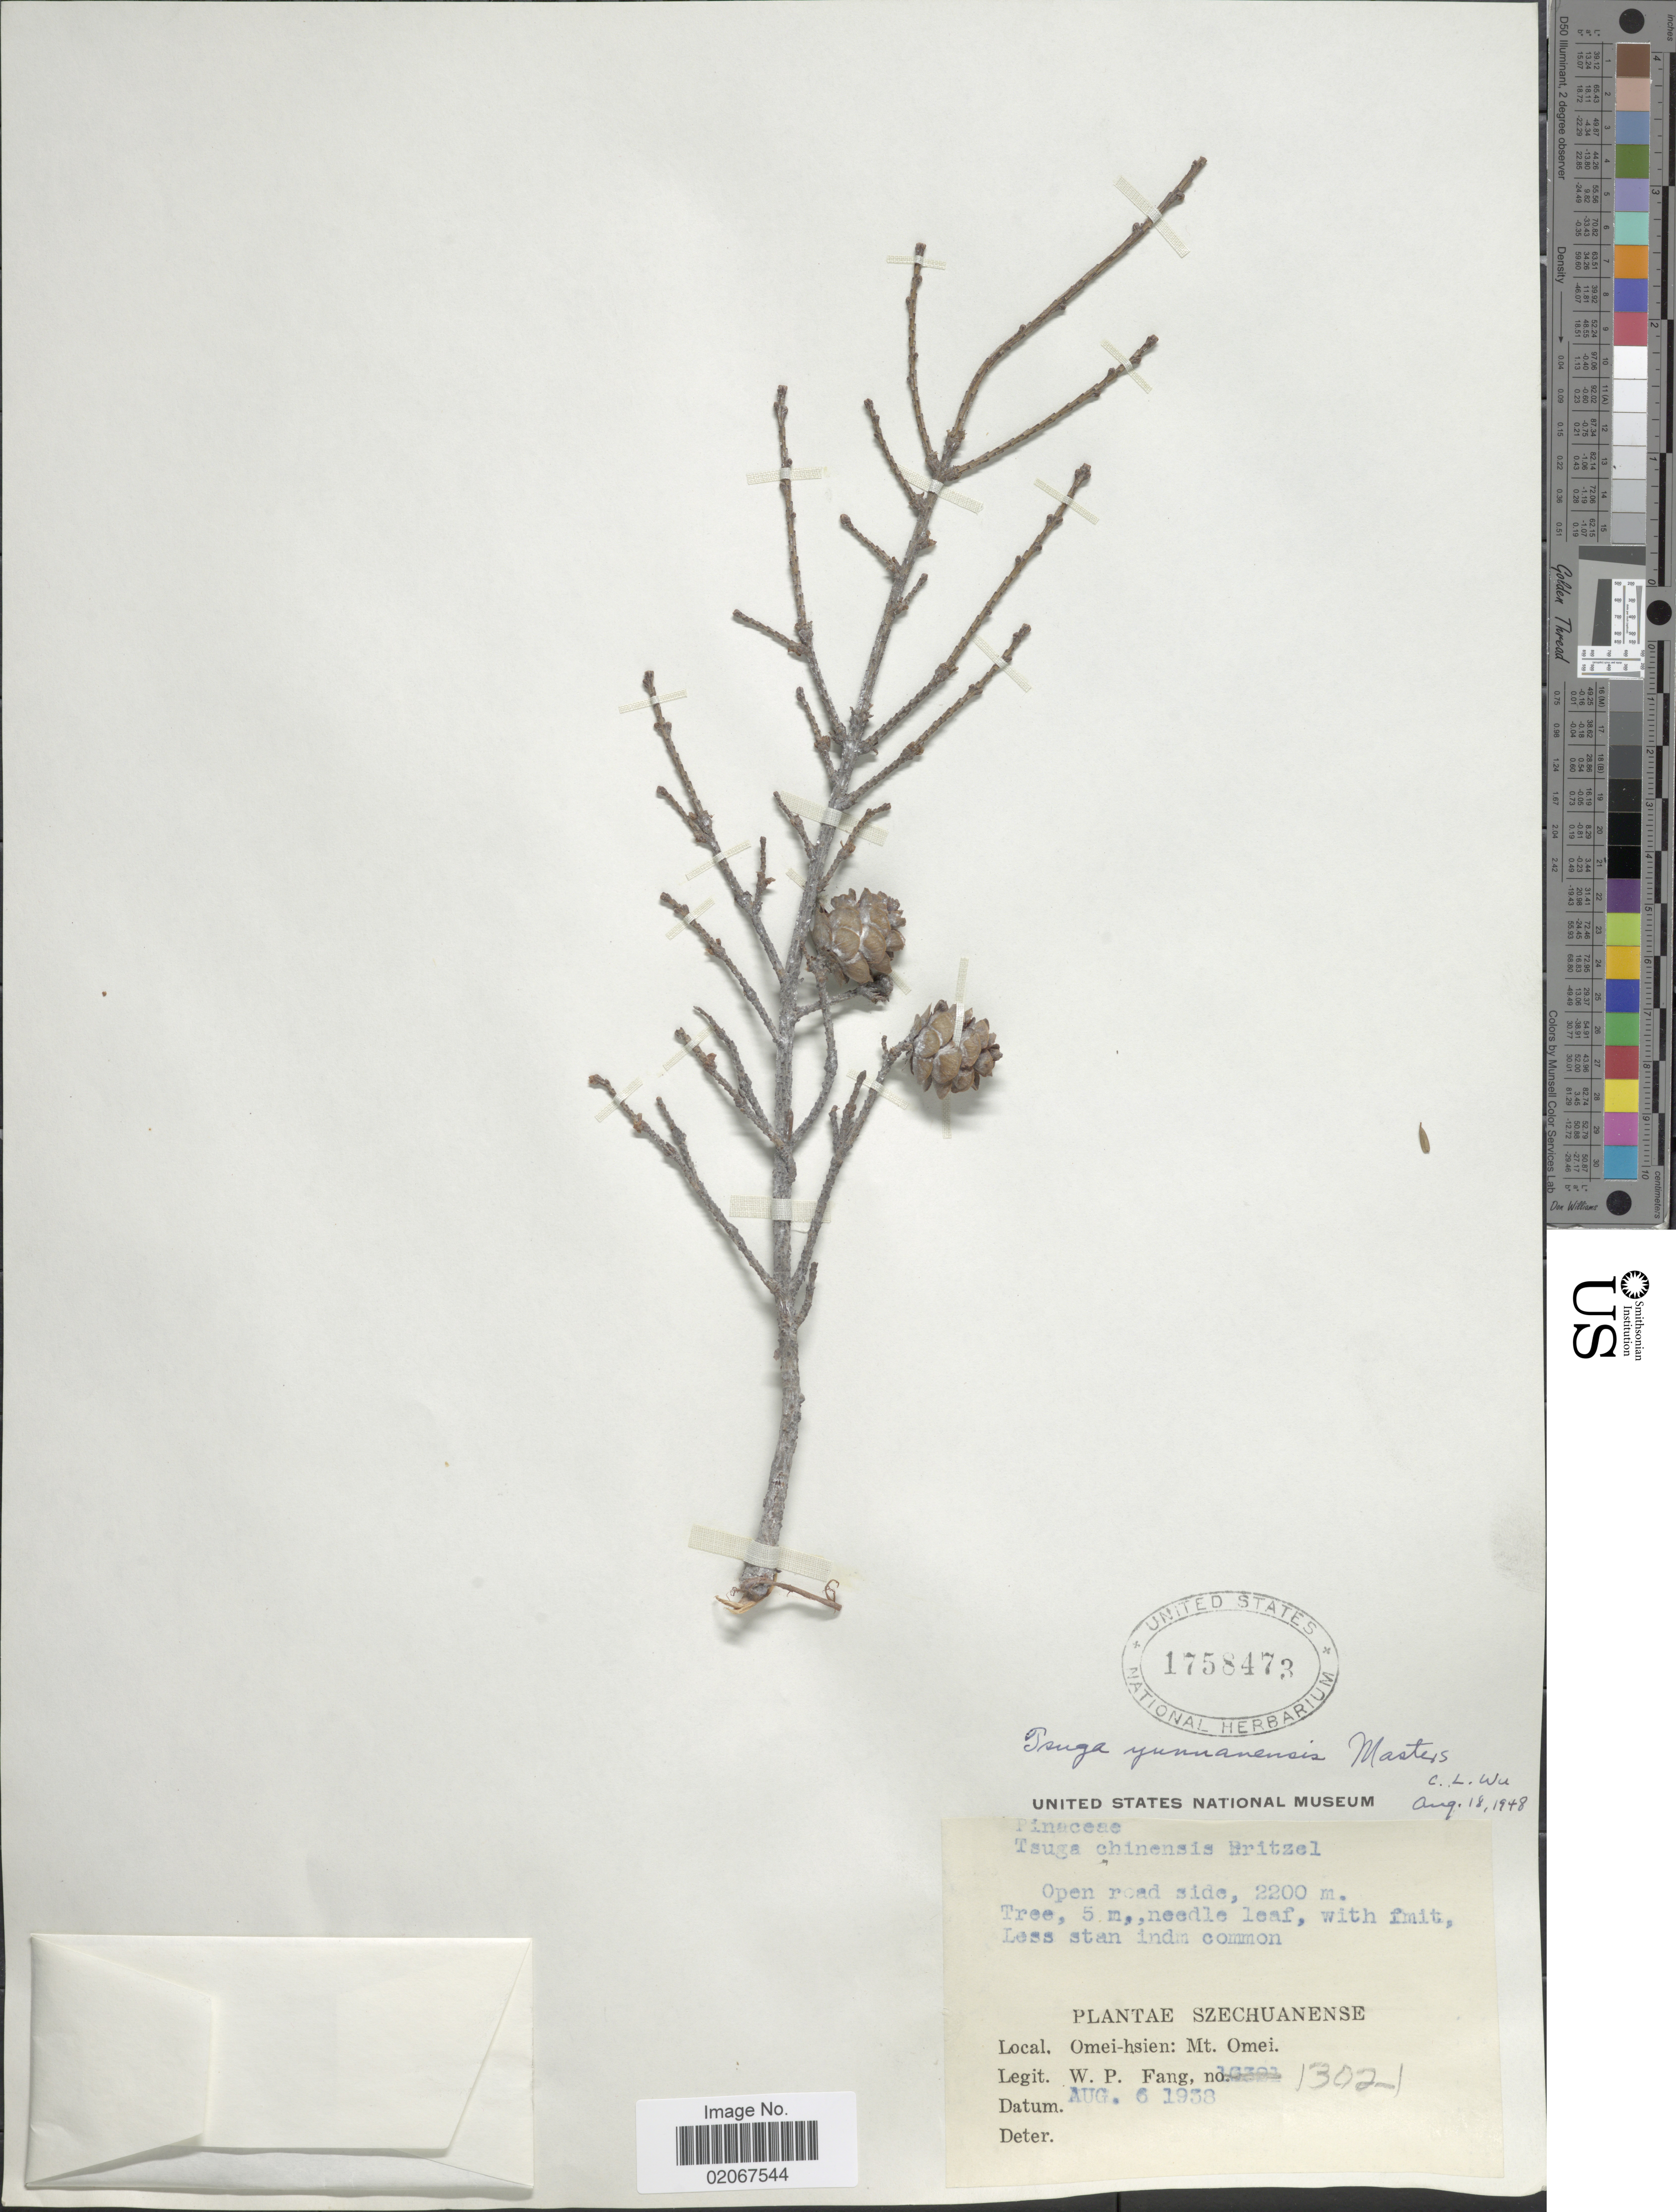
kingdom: Plantae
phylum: Tracheophyta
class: Pinopsida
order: Pinales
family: Pinaceae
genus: Tsuga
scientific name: Tsuga yunnanensis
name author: (Franch.) Mast.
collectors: W. P. Fang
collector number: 1302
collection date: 1938-08-06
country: China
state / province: Sichuan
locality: Sechuanense, Omei-hsien: Mt. Omei, Open road side.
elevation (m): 2200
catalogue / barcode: US 1758473